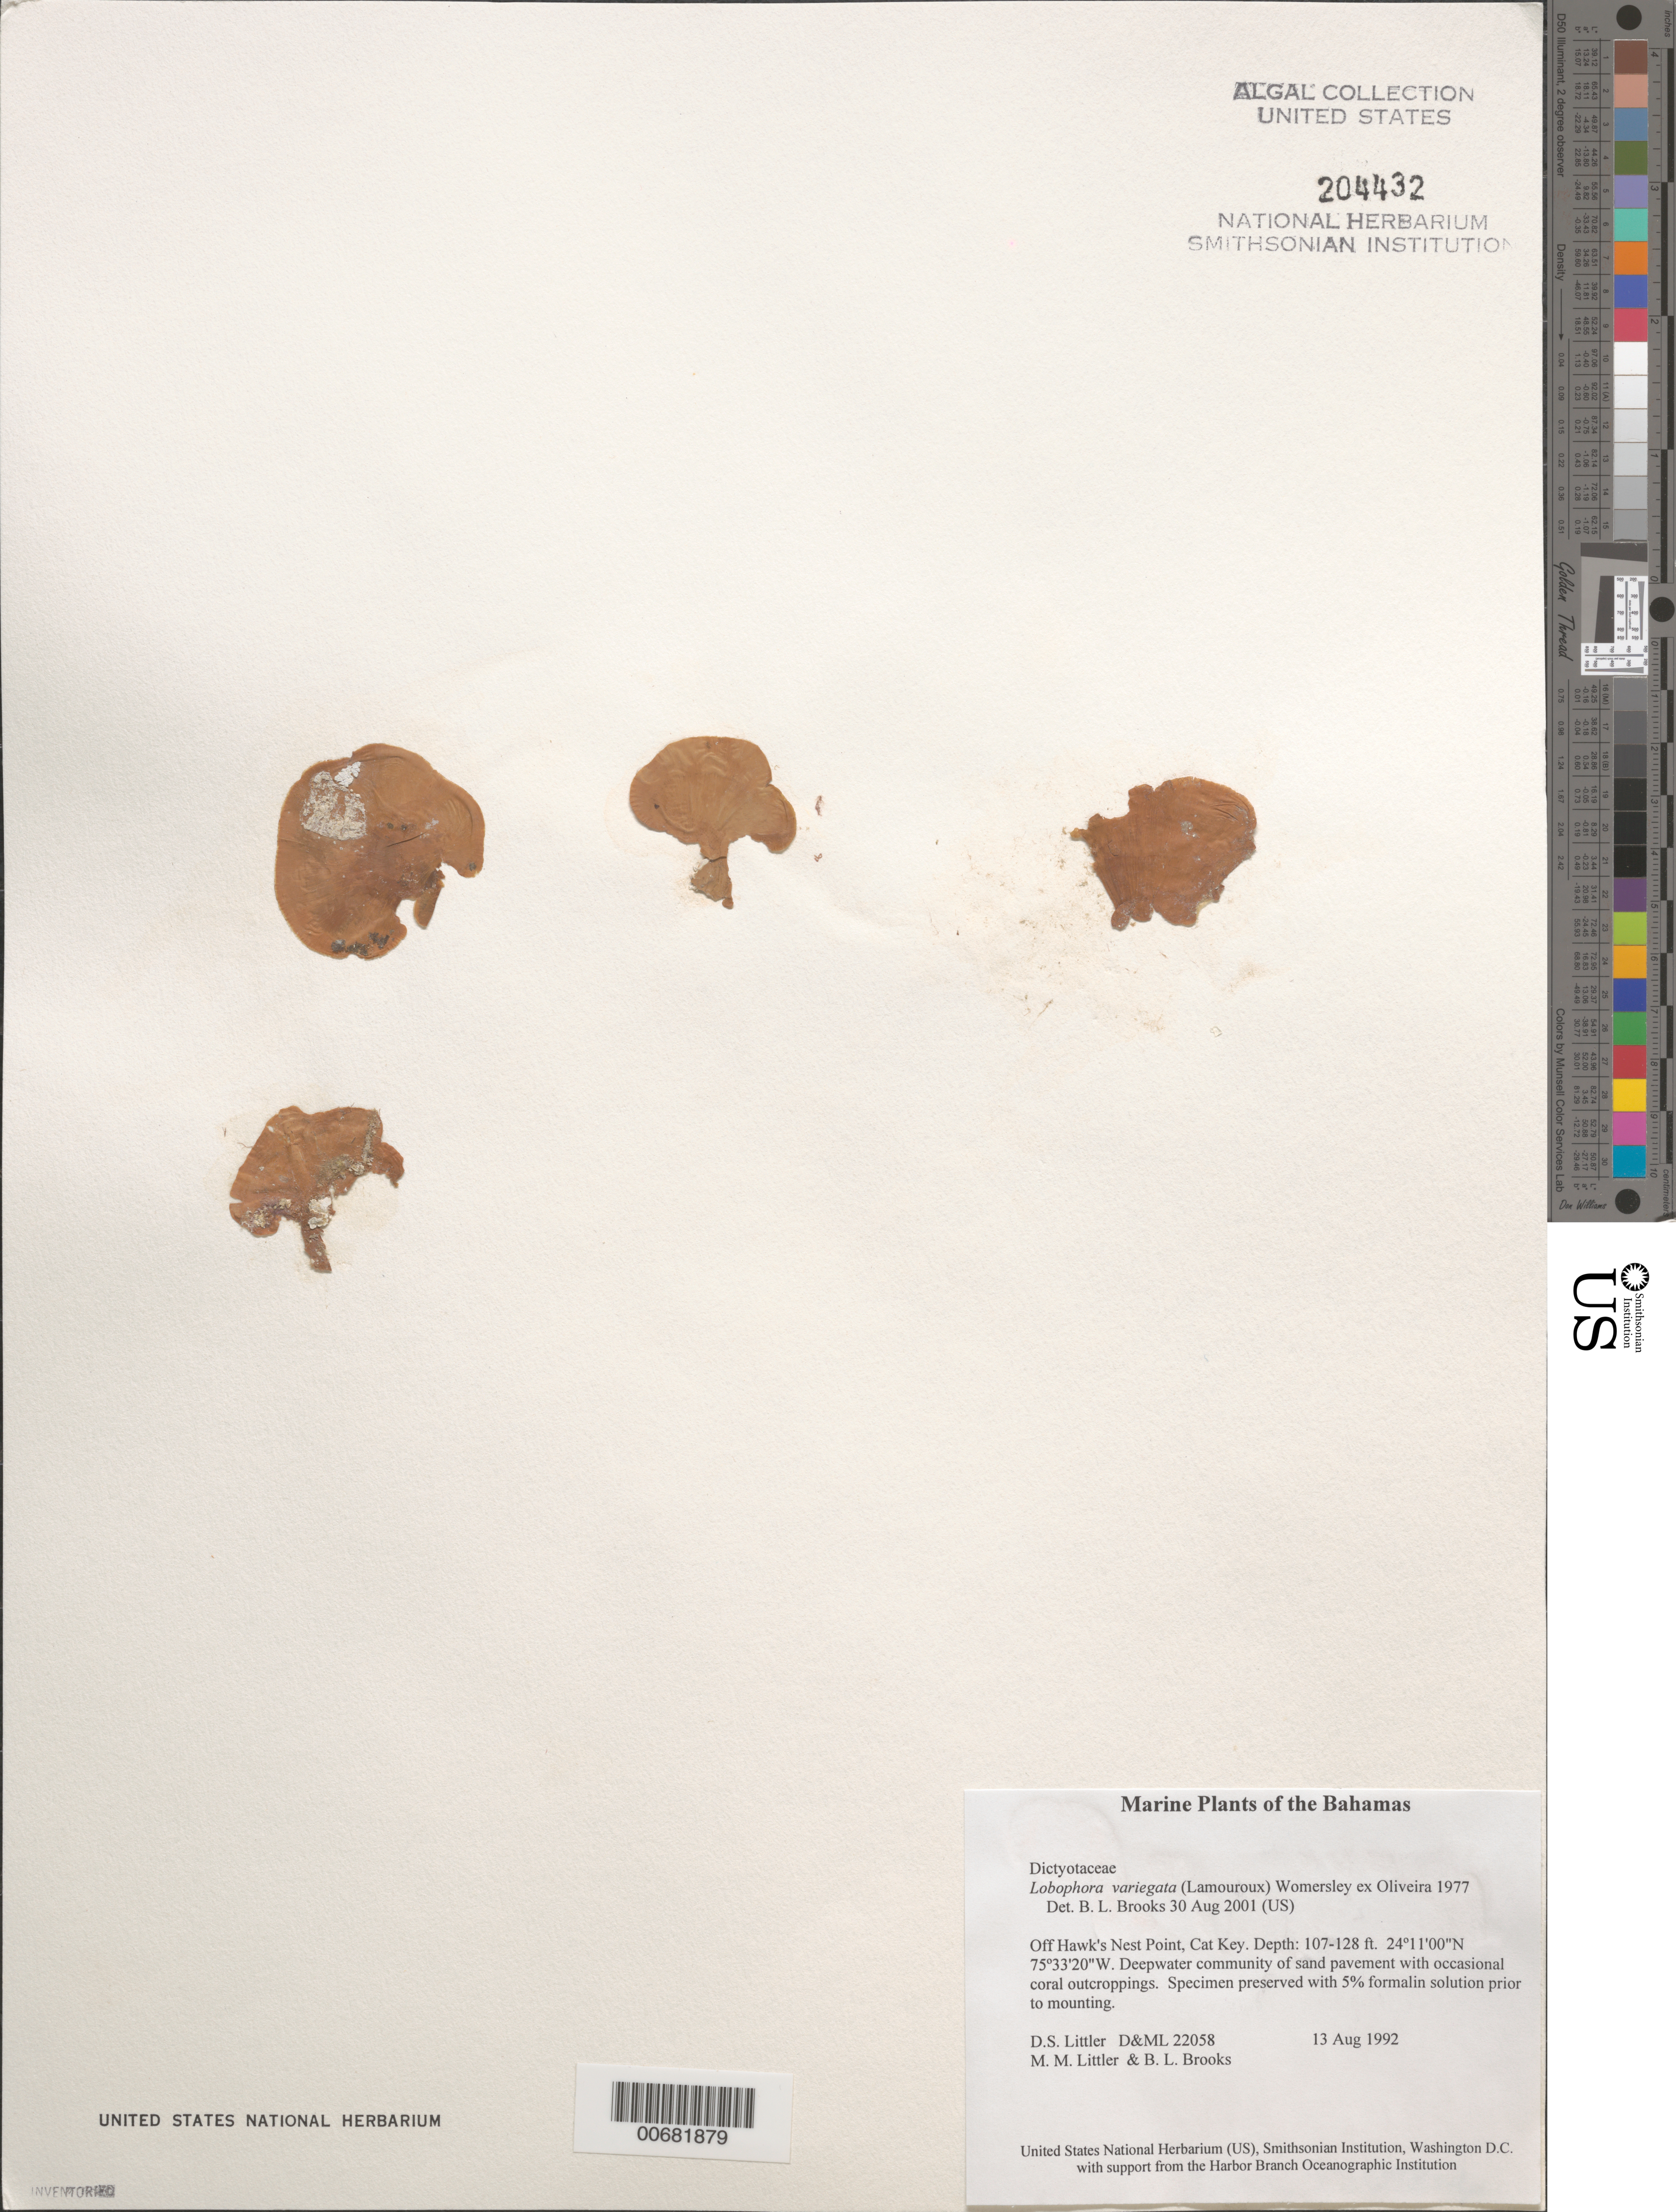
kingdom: Chromista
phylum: Ochrophyta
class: Phaeophyceae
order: Dictyotales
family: Dictyotaceae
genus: Lobophora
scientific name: Lobophora variegata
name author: (J.V.Lamouroux) Womersley & E.C. Oliveira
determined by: Brooks, B. L., (BOT), Smithsonian Institution - National Museum of Natural History (UNITED STATES)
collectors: D. S. Littler, M. M. Littler & B. Brooks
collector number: D&ML 22058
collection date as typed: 13 Aug 1992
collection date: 1992-08-13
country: Bahamas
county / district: Cat Island District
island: Cat Island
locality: Off Hawk's Nest Point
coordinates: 24 11' 00" N, 75 33' 20" W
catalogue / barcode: US 204432